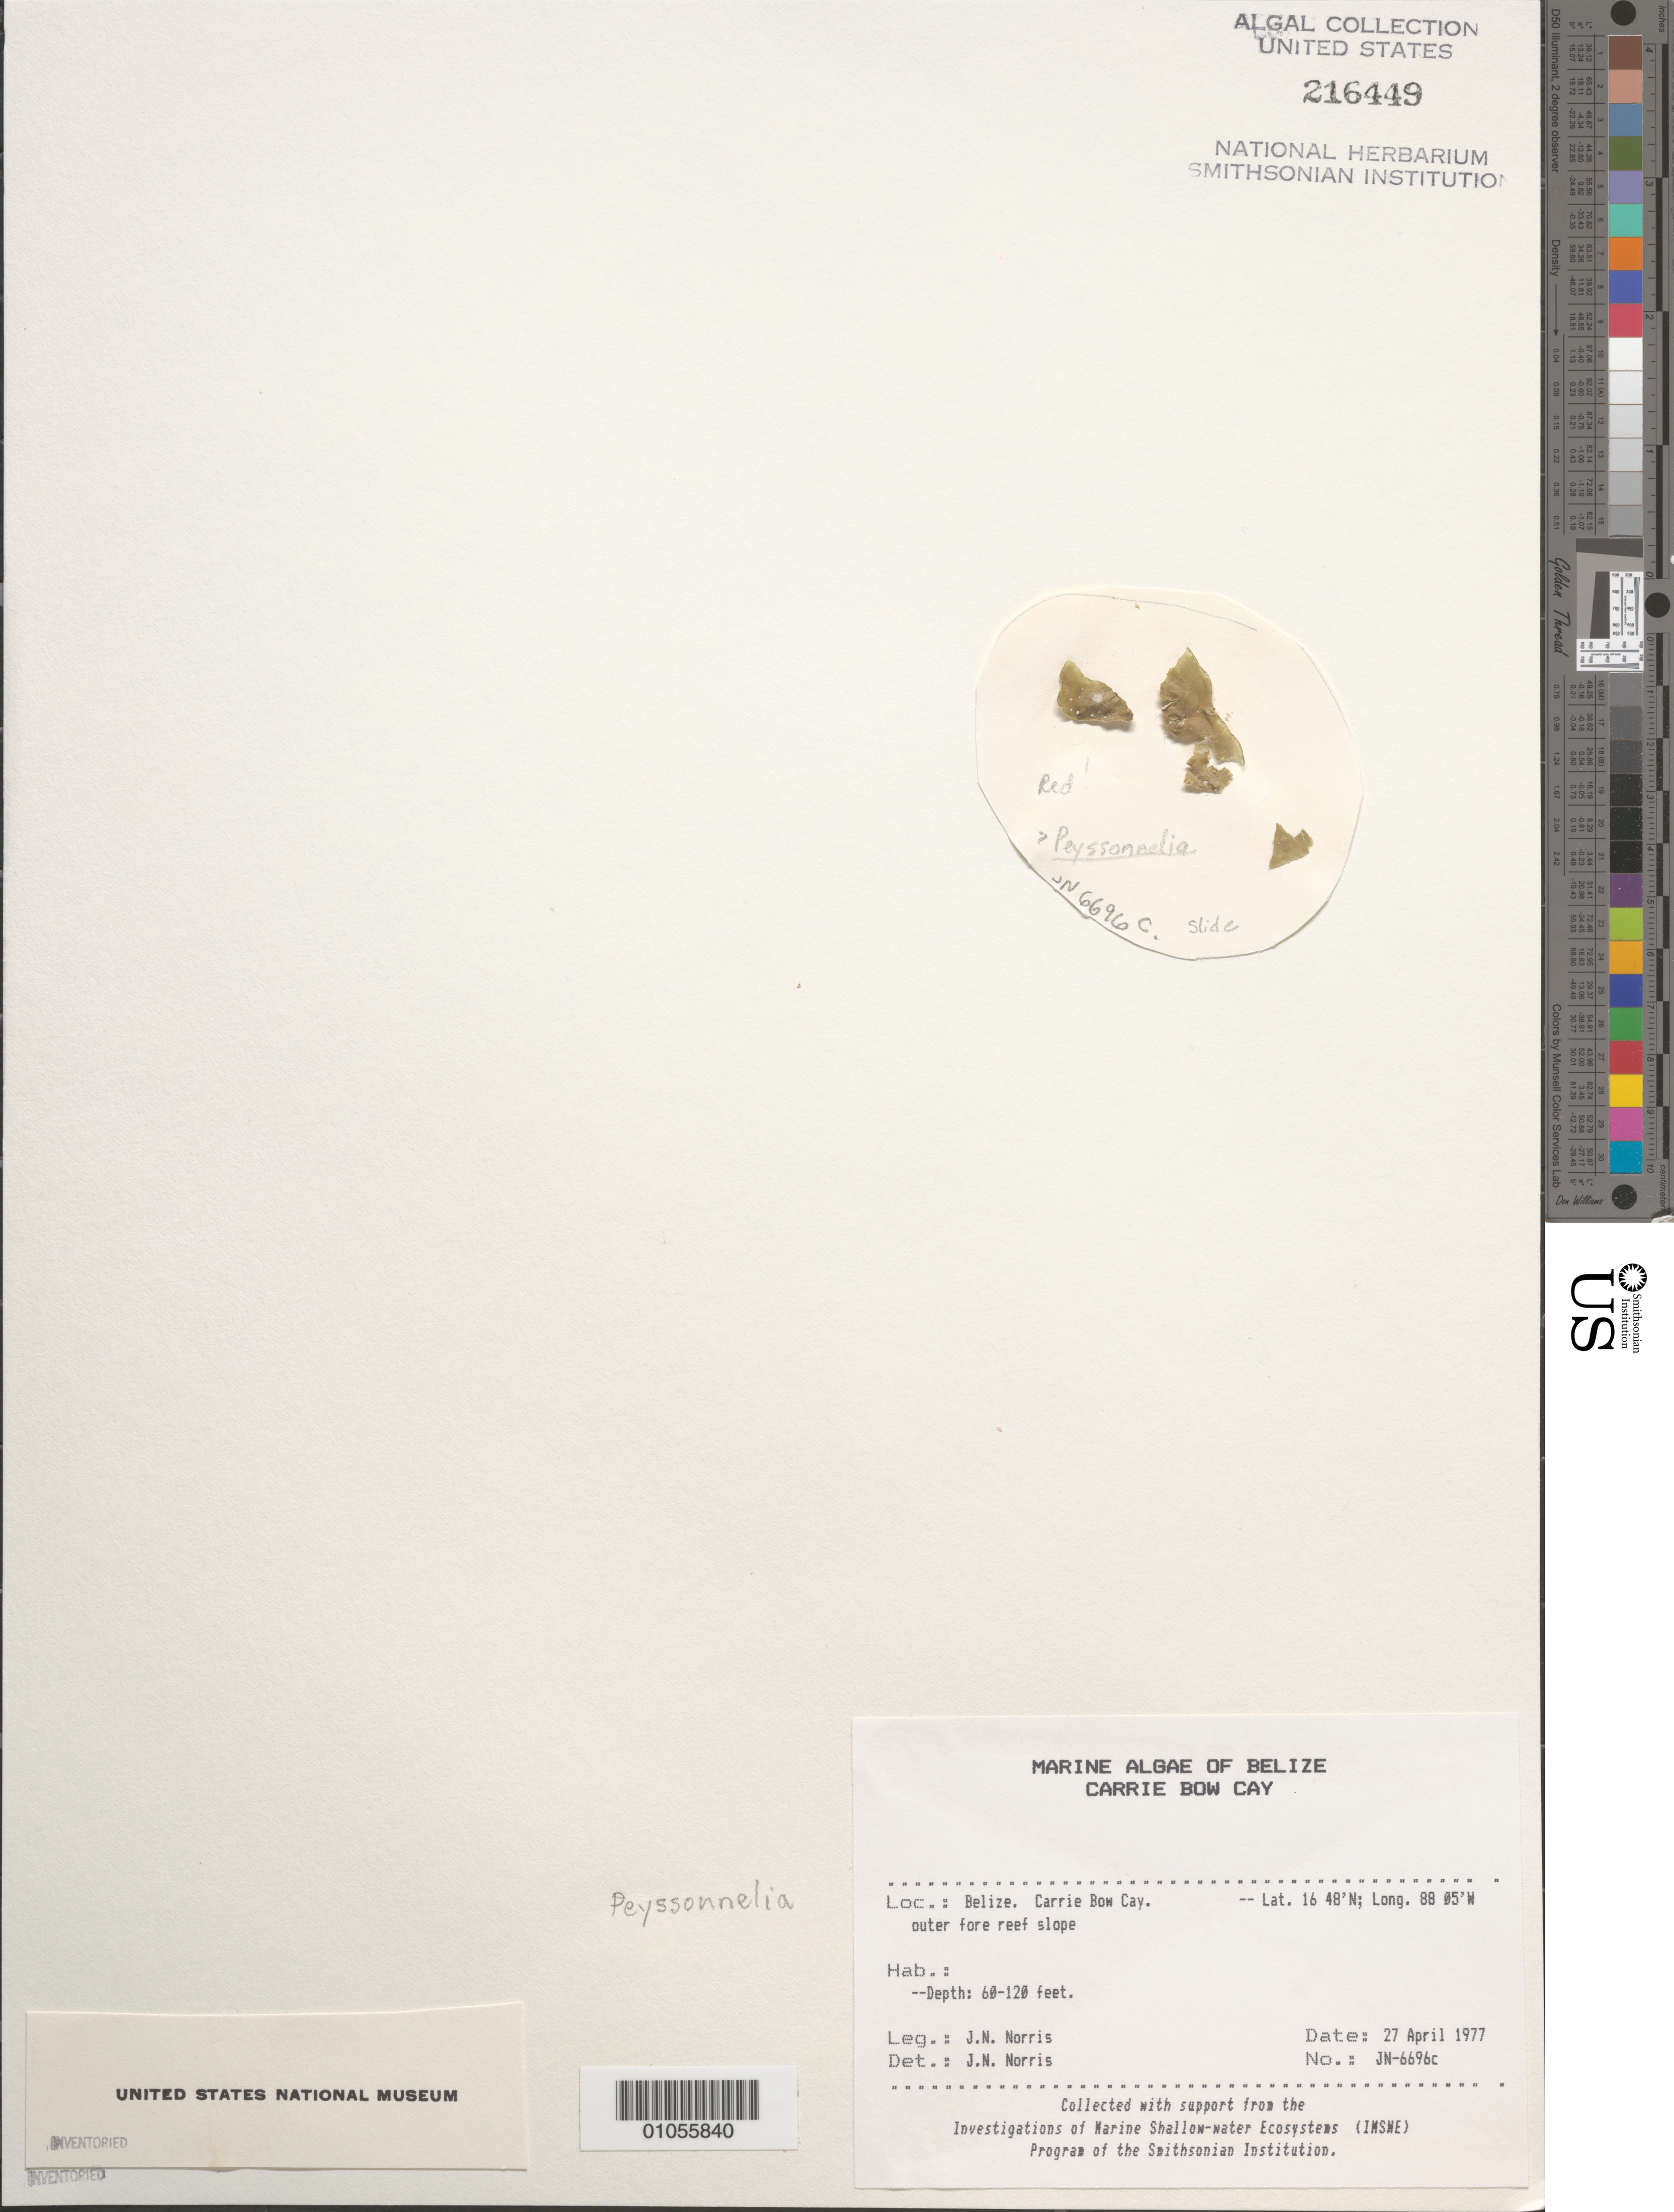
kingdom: Plantae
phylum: Rhodophyta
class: Florideophyceae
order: Peyssonneliales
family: Peyssonneliaceae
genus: Peyssonnelia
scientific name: Peyssonnelia sp.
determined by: Norris, James N.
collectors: J. N. Norris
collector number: JN-6696c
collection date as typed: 27 Apr 1977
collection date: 1977-04-27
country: Belize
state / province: Stann Creek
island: Carrie Bow Cay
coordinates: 16 48'N, 88 05'W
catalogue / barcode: US 216449